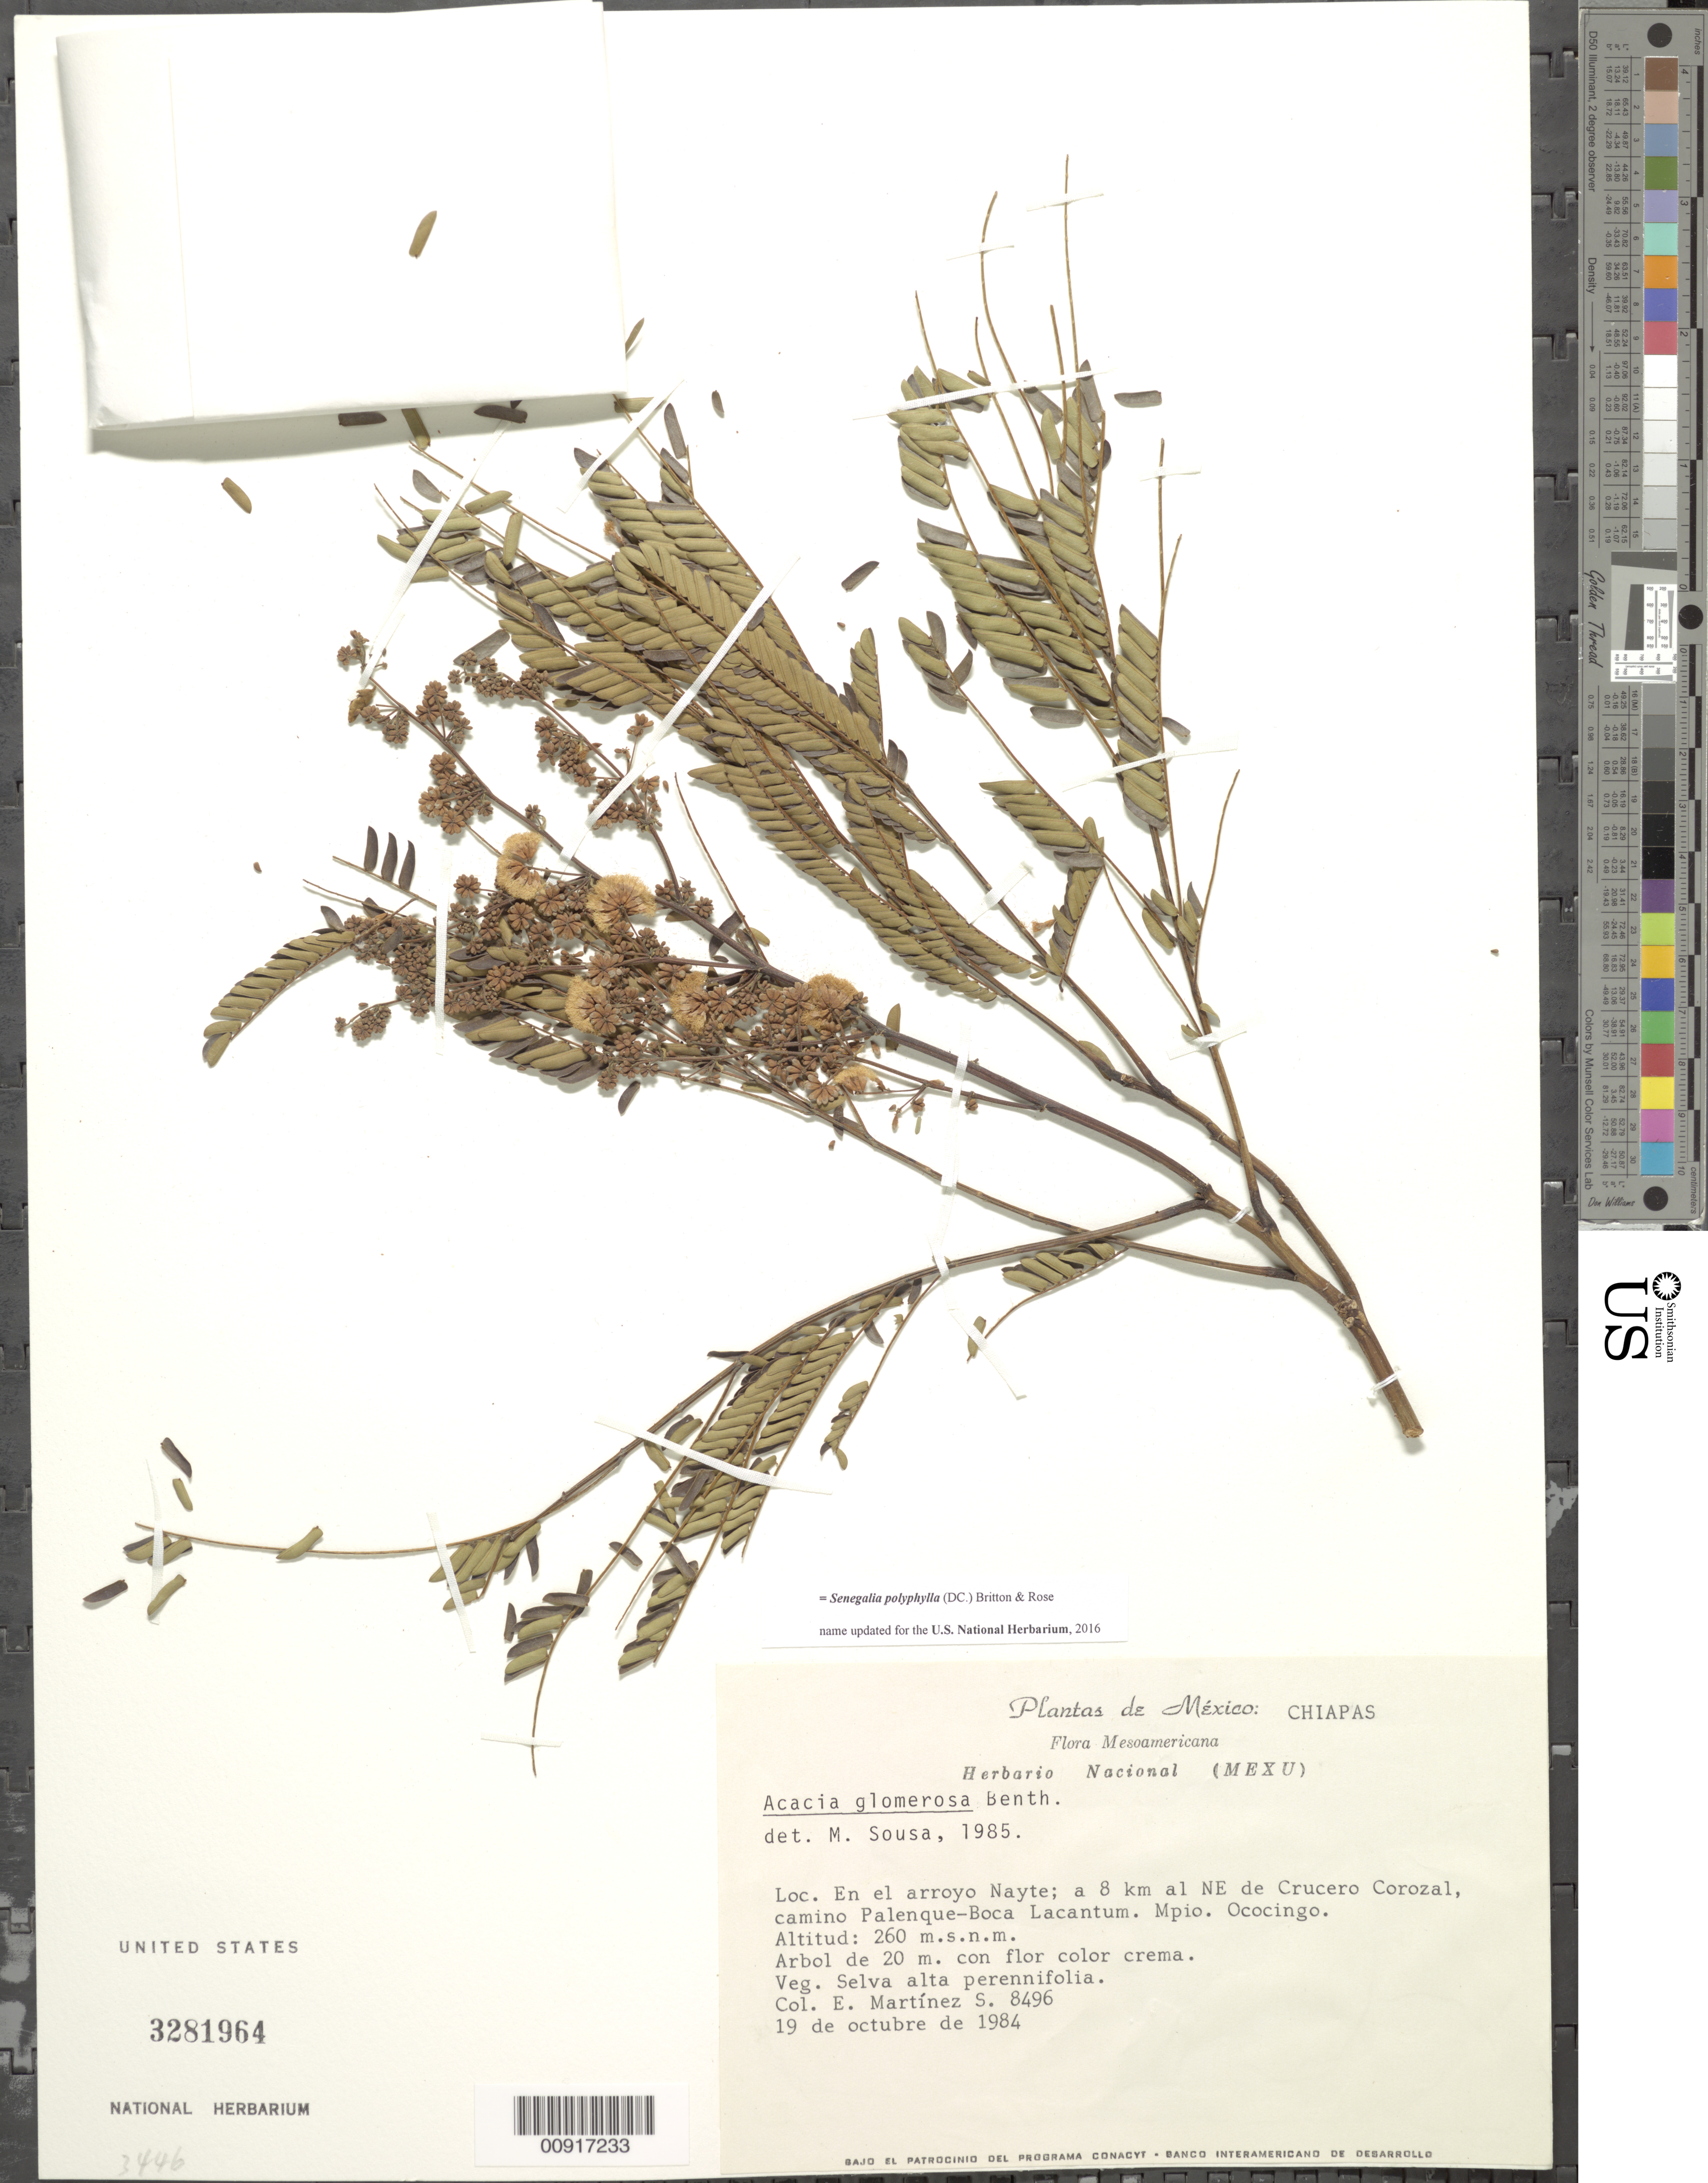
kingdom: Plantae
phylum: Tracheophyta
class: Magnoliopsida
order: Fabales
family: Fabaceae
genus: Senegalia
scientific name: Senegalia polyphylla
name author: (DC.) Britton & Rose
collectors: E. M. Martínez S.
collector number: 8496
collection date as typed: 19 Oct 1984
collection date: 1984-10-19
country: Mexico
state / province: Chiapas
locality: En el Arroyo Nayte; a 8 km al NE de Crucero Corozal, camino Palenque - Boca Lacantum. Mpio Ocosingo, Chiapas.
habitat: Selva alta perennifolia.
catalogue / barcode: US 3281964